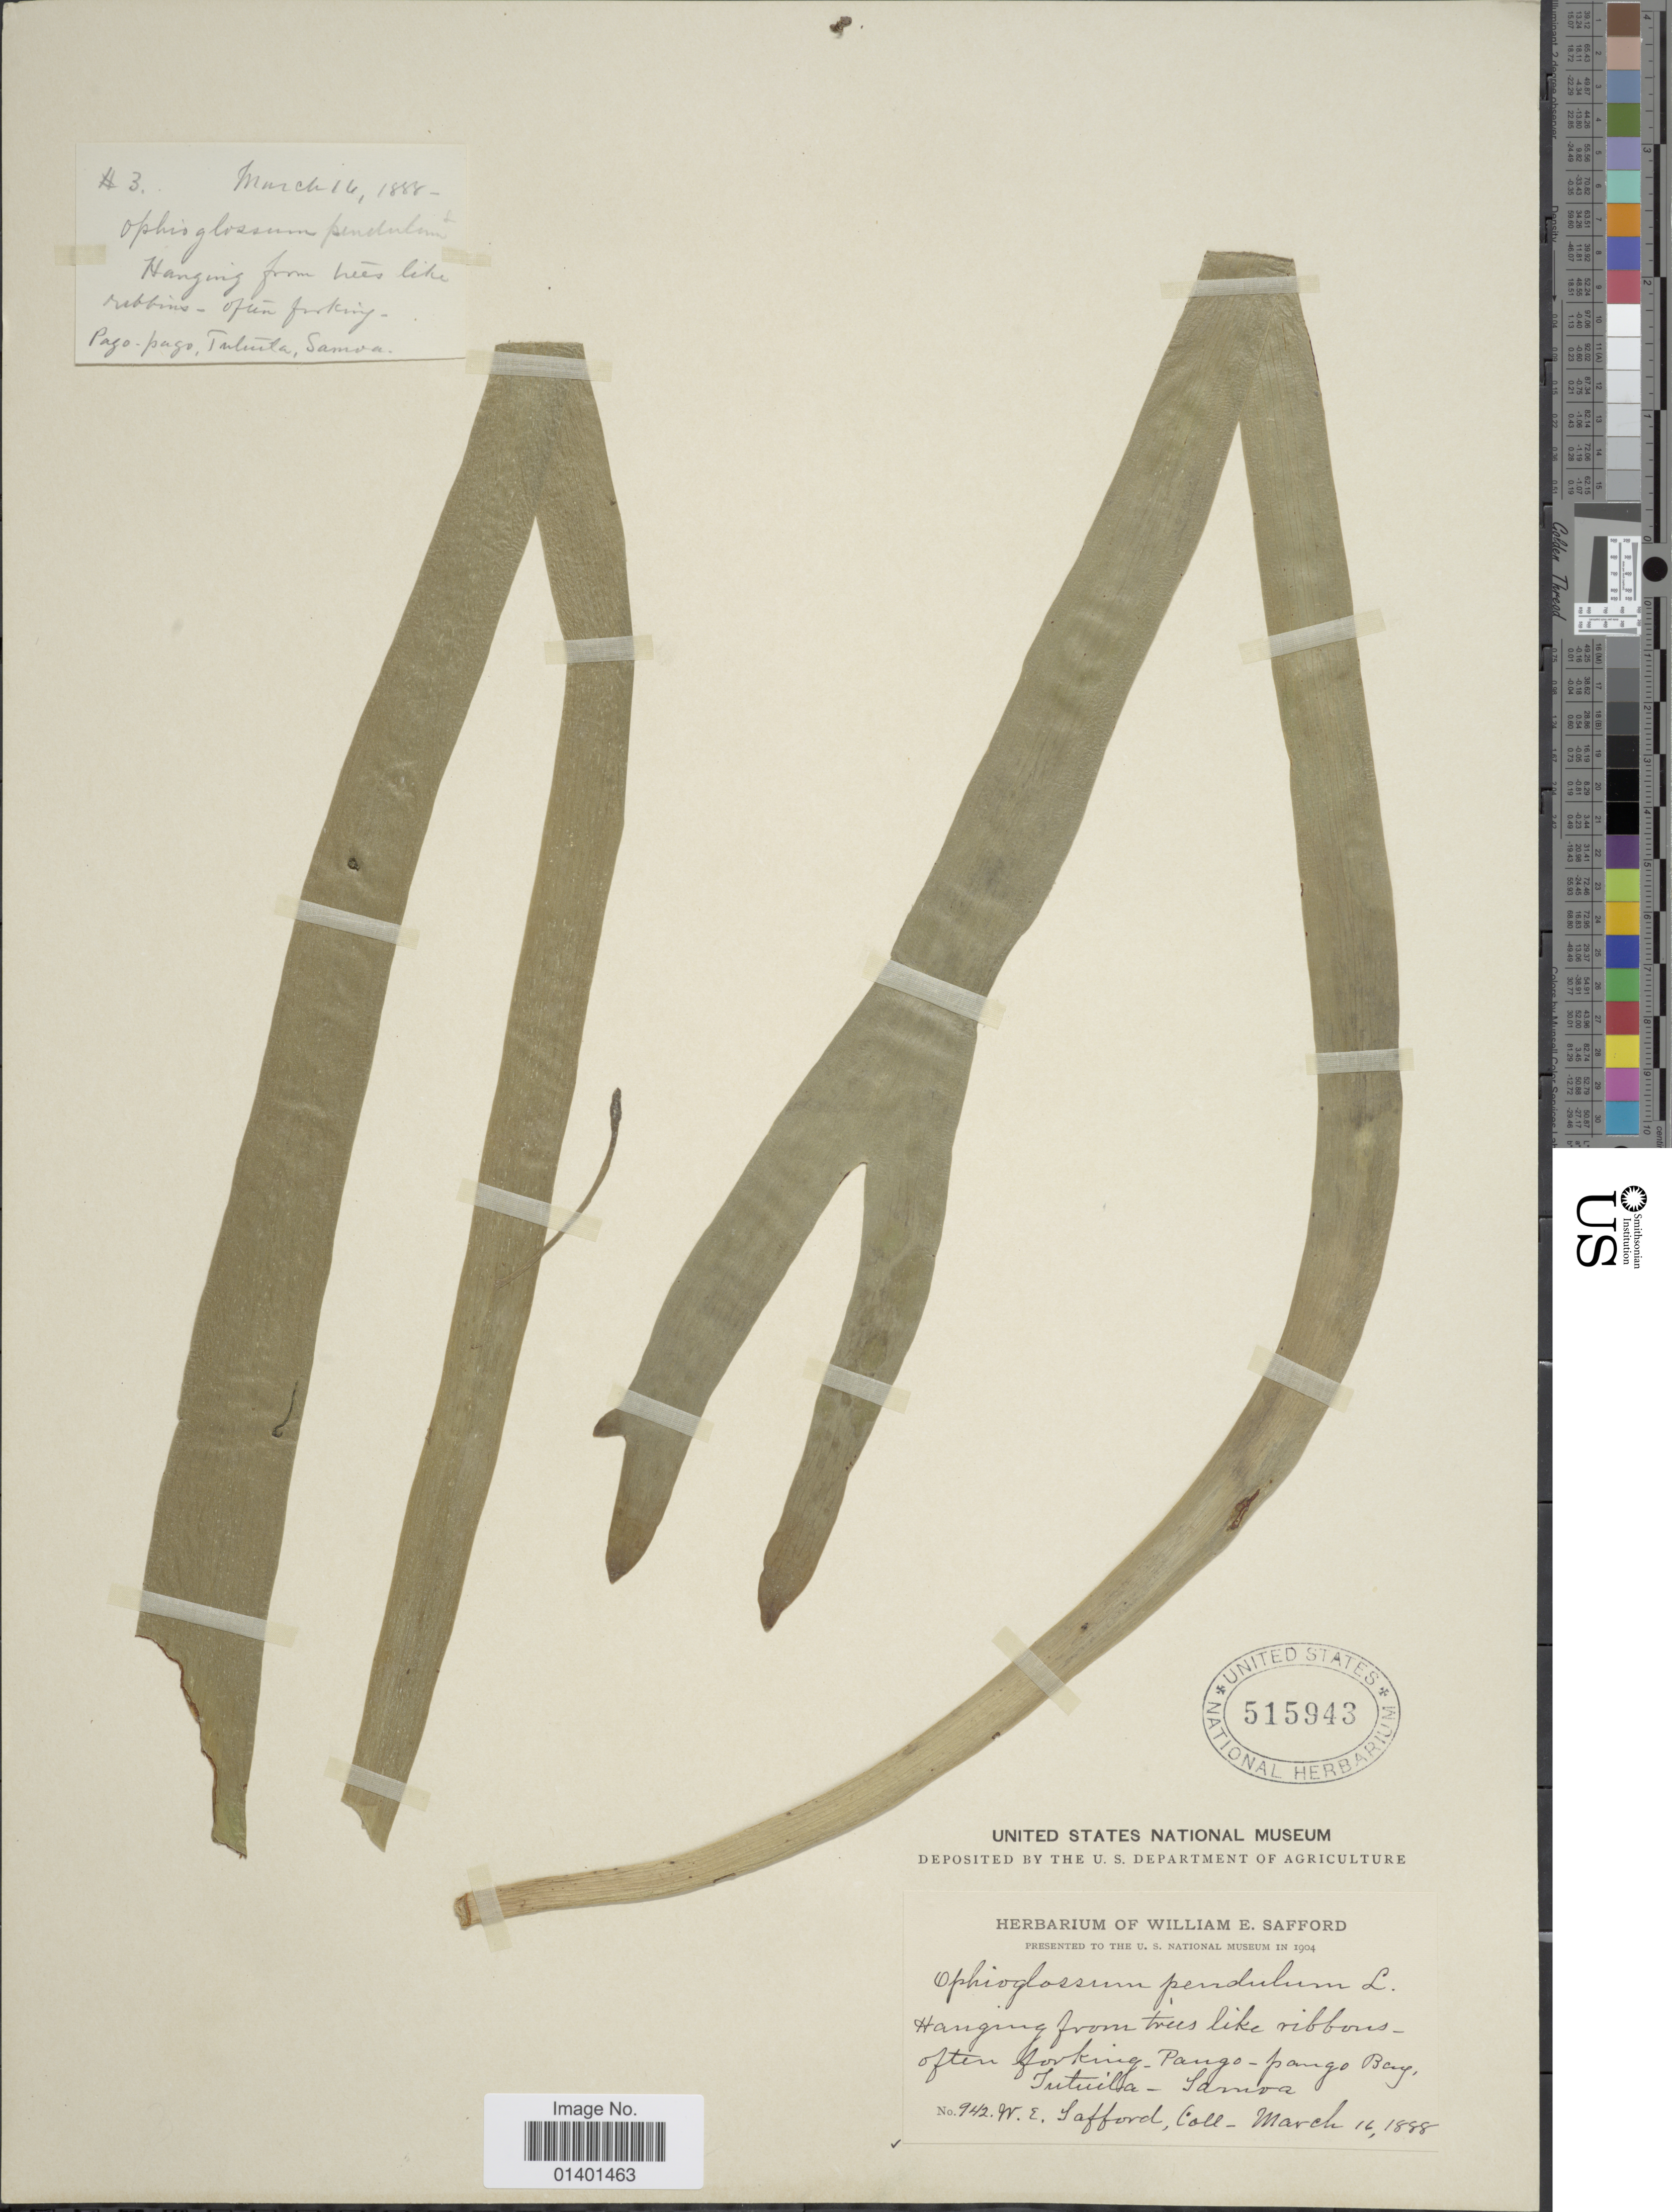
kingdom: Plantae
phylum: Tracheophyta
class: Polypodiopsida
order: Ophioglossales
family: Ophioglossaceae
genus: Ophioderma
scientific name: Ophioderma pendulum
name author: (L.) C. Presl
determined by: Wagner, W. L., (BOT), Smithsonian Institution - National Museum of Natural History (UNITED STATES)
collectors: W. E. Safford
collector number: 942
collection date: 1888-03-16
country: Samoa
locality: Pango-pango Bay Intuilla - Samoa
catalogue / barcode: US 515943